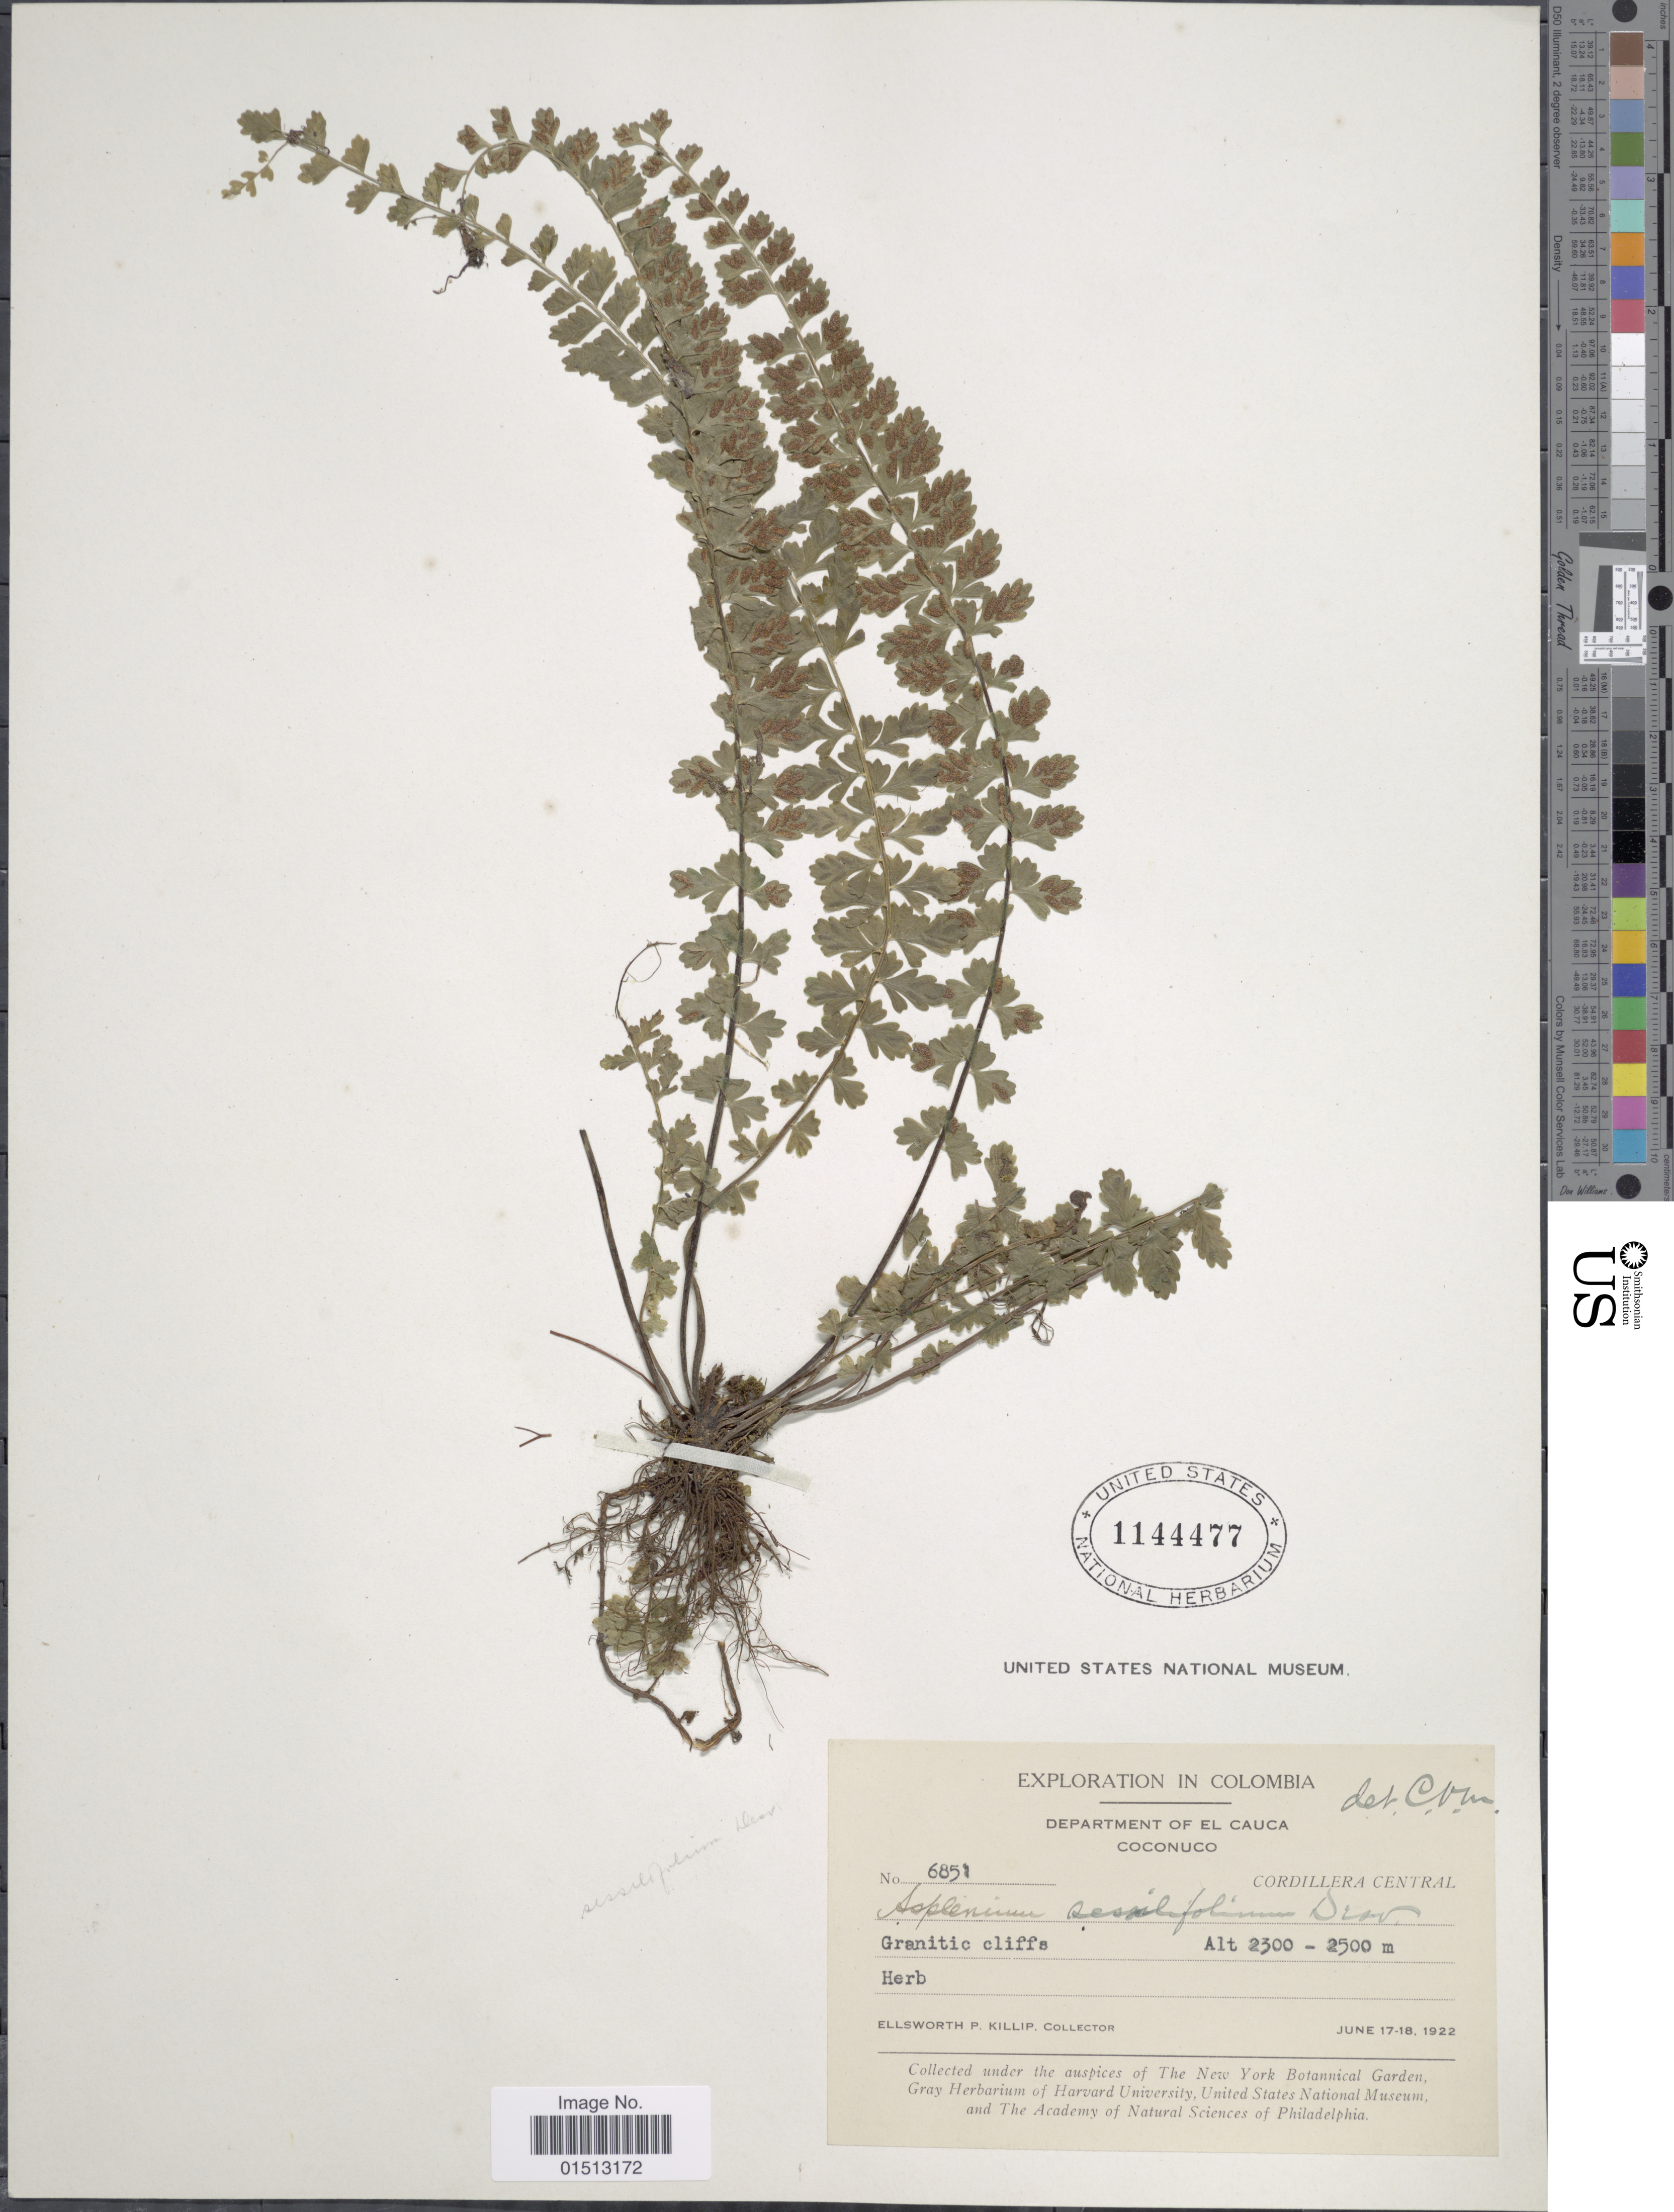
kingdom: Plantae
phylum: Tracheophyta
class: Polypodiopsida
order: Polypodiales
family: Aspleniaceae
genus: Asplenium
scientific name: Asplenium sessilifolium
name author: Desv.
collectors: E. P. Killip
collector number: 6851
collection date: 1922-06-17/1922-06-18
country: Colombia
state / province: Cauca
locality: Dep. of El Cauca, Coconuco, Cordillera Central.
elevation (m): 2300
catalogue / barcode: US 1144477